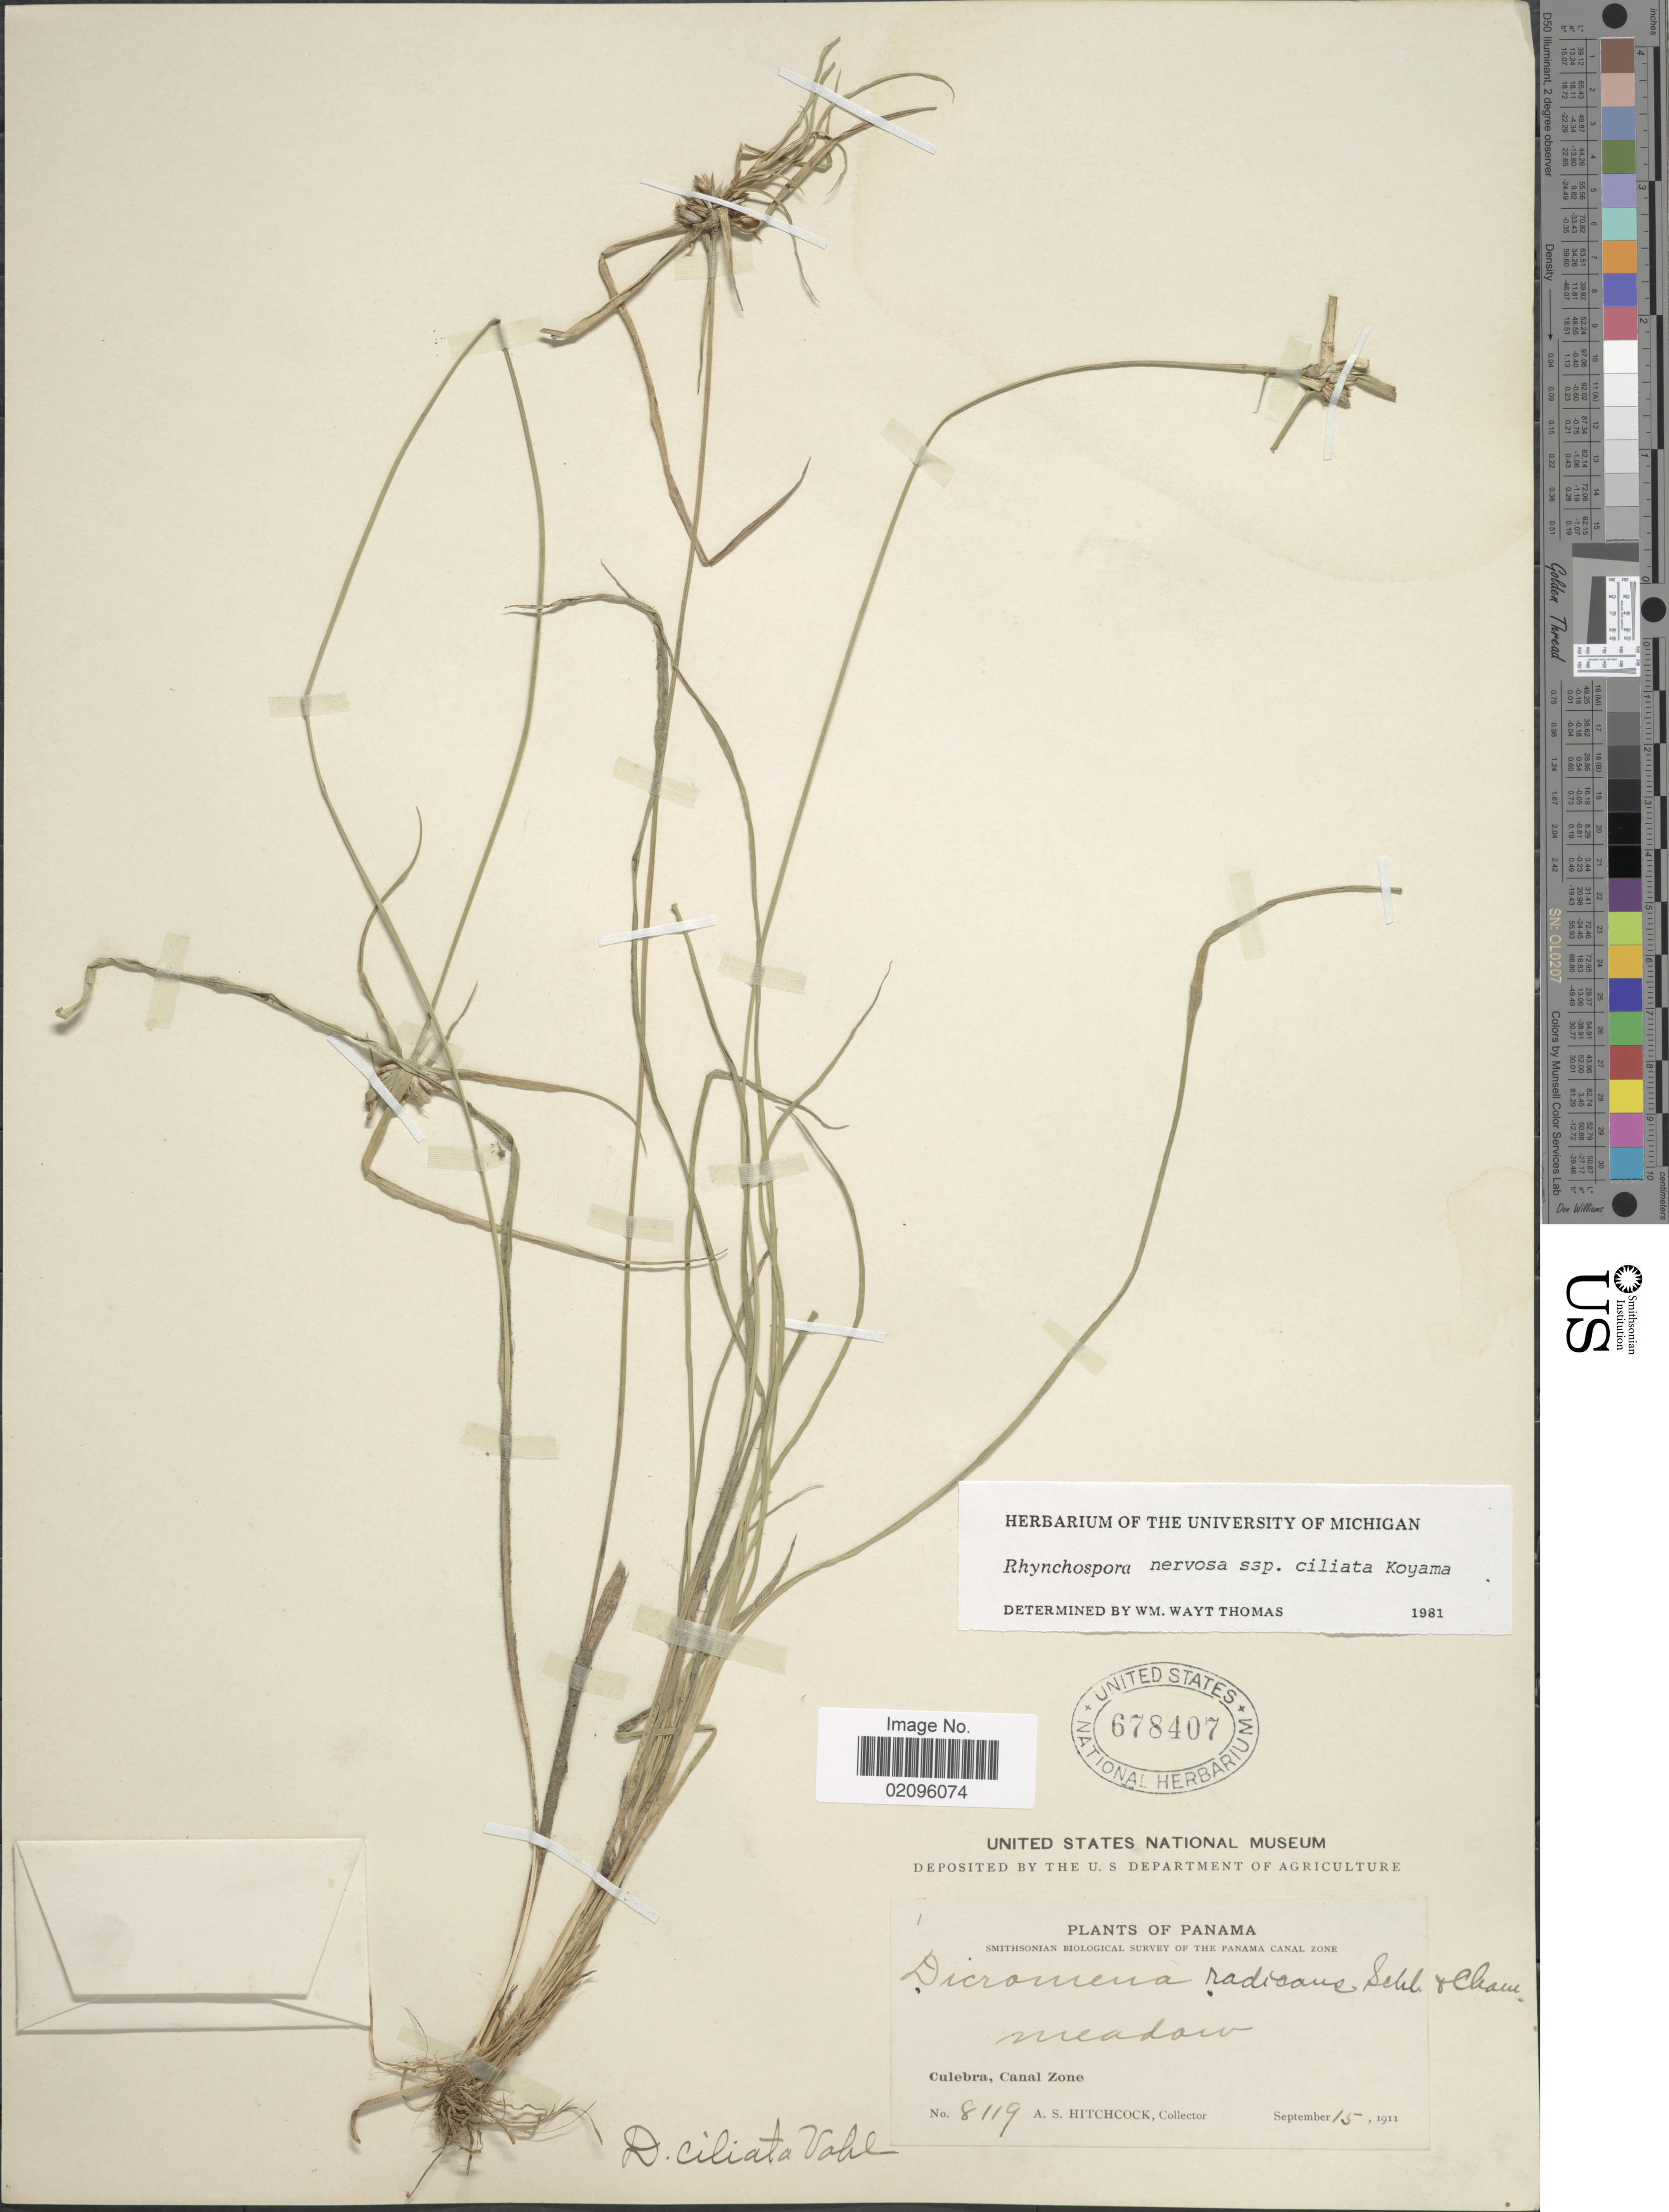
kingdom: Plantae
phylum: Tracheophyta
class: Liliopsida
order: Poales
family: Cyperaceae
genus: Rhynchospora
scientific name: Rhynchospora nervosa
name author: (Vahl) Boeckeler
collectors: A. S. Hitchcock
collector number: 8119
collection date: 1911-09-15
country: Panama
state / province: Colón / Panamá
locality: The Panama Canal Zone, Culebra, Canal Zone, meadow.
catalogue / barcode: US 678407